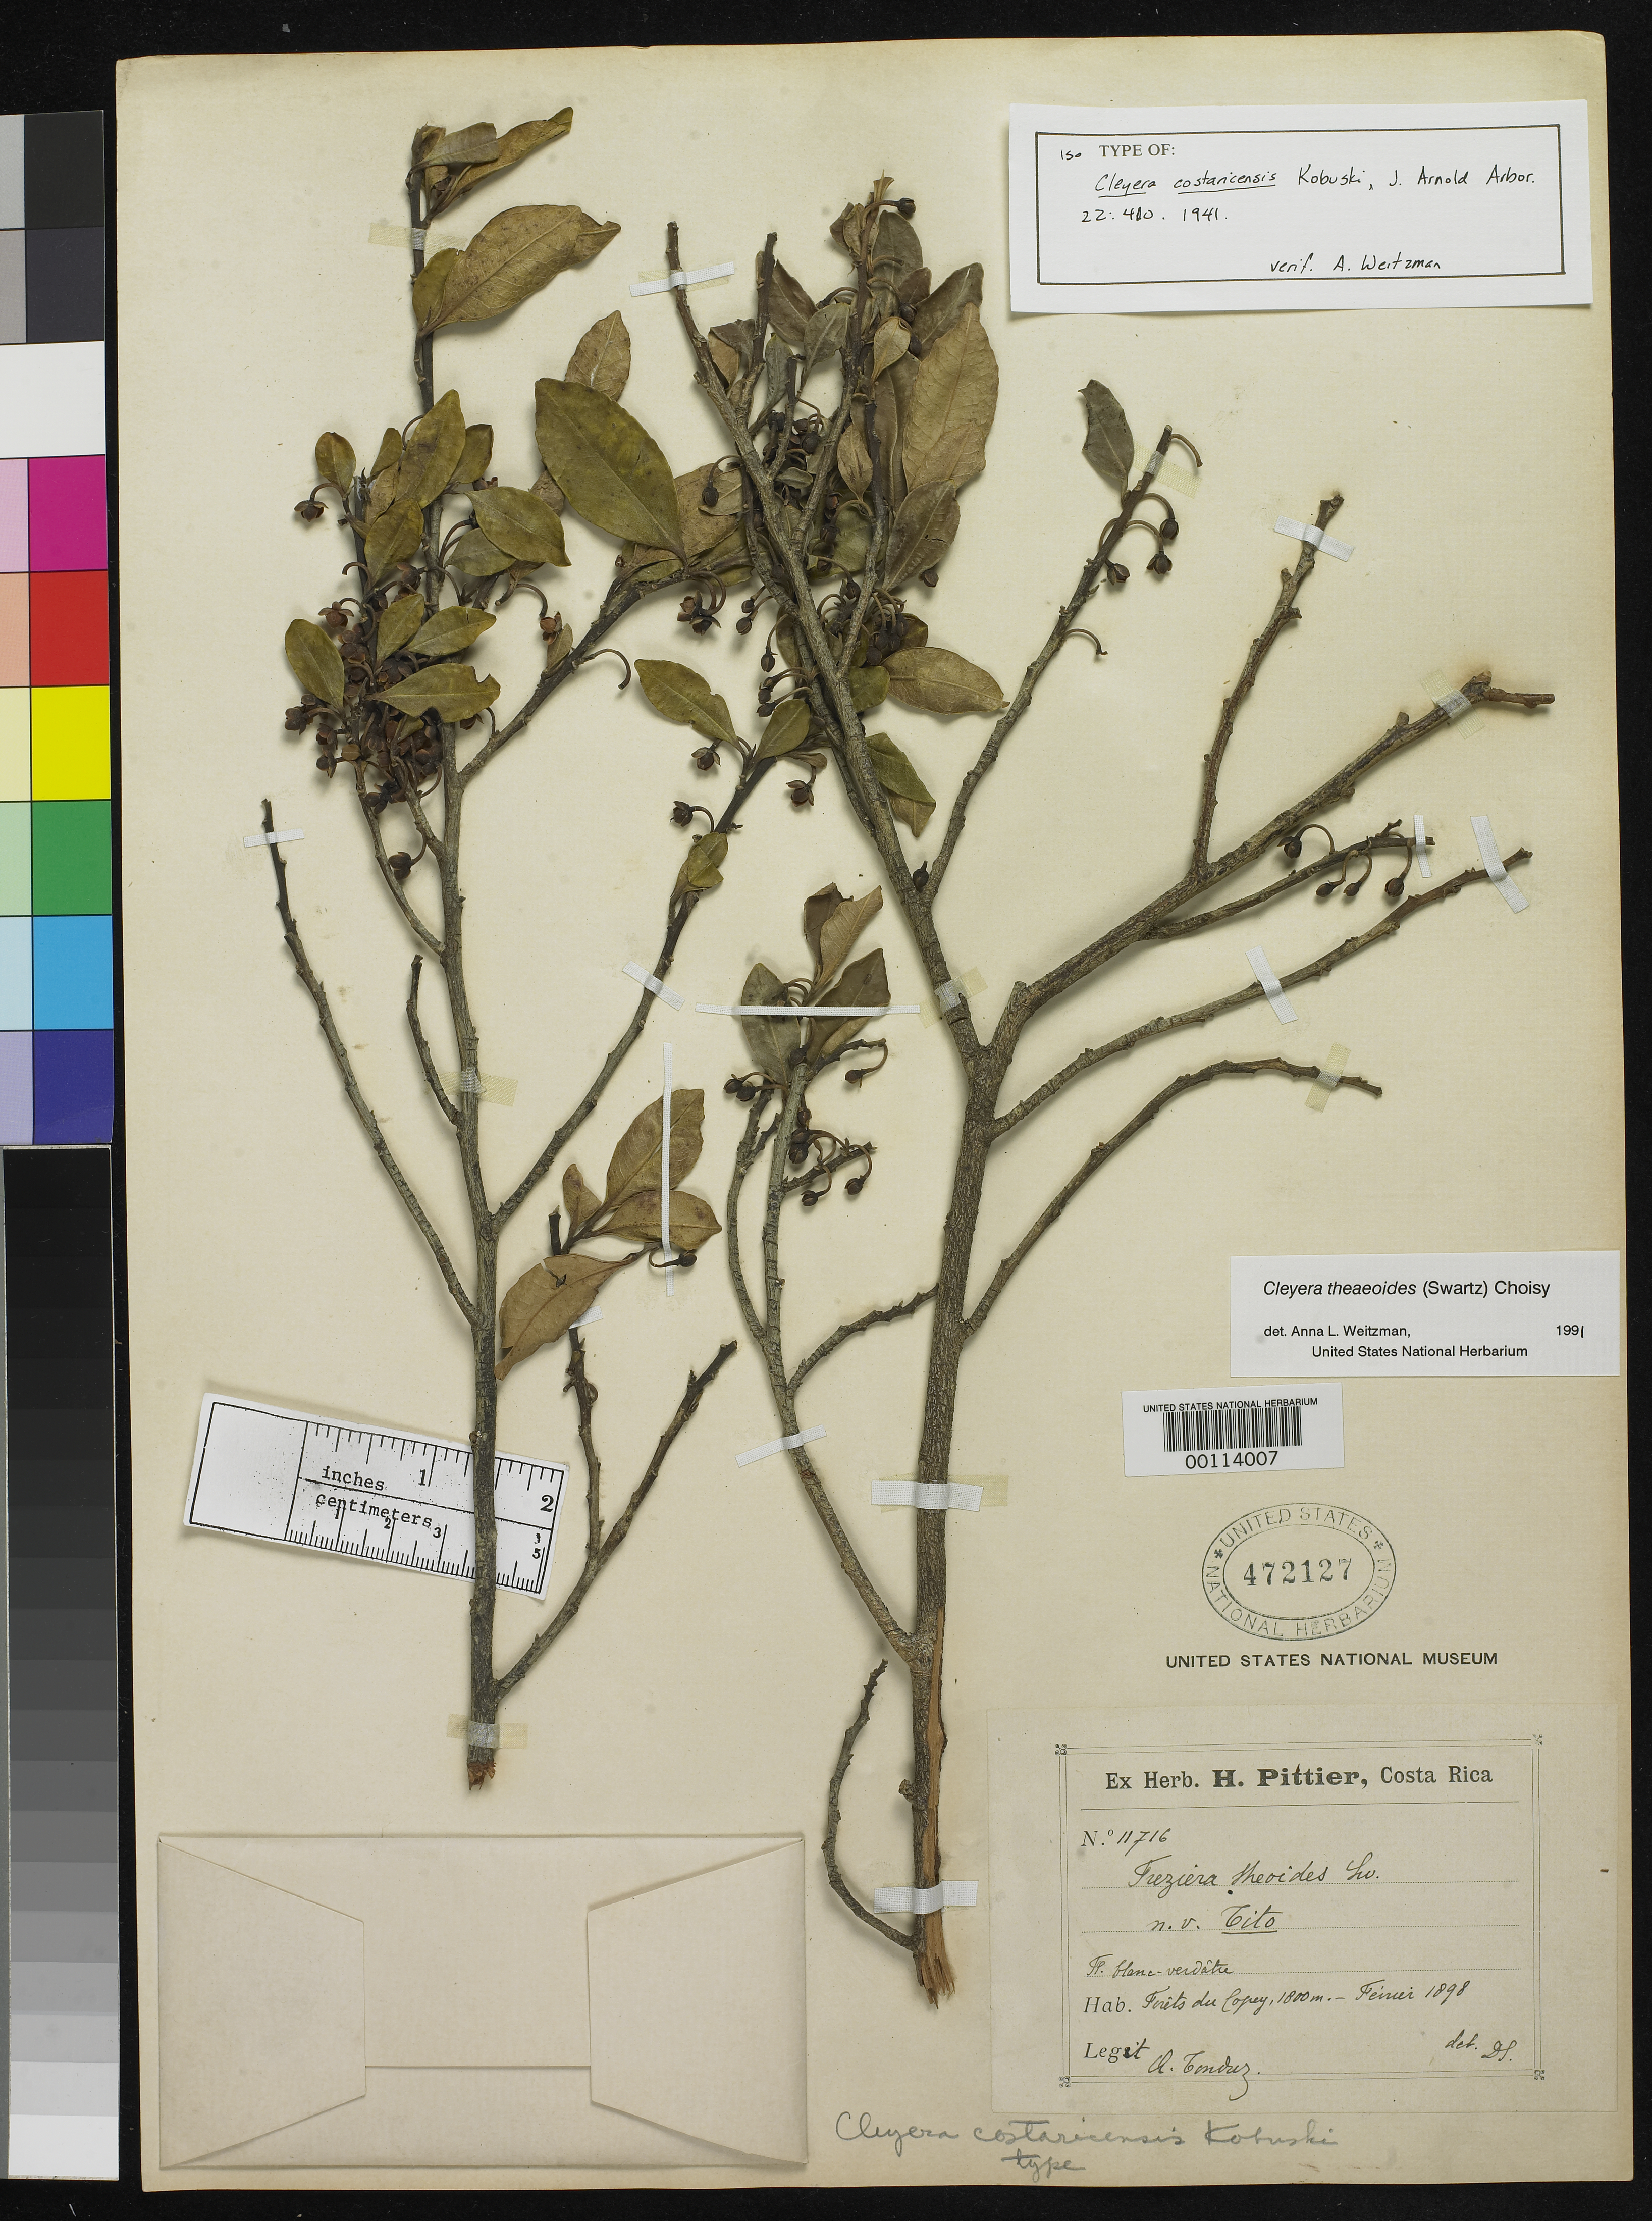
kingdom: Plantae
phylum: Tracheophyta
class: Magnoliopsida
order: Ericales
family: Pentaphylacaceae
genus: Cleyera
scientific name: Cleyera costaricensis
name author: Kobuski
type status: Type Collection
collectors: A. Tonduz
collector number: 11716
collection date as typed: Feb 1898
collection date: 1898-02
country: Costa Rica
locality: Forets du Copey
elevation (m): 1800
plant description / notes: Protologue cites "TYPE" at US but we have 2 sheets, both annotated "type" (by Kobuski?). USNH 1394999 annotated as "holotype" and USNH 472127 as "isotype" by A.L. Weitzman (1991). [But note that only USNH 472127 bears the annotation "Fl. blanc-verdatre", cited in protologue as "flowers green-white".]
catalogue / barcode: US 472127